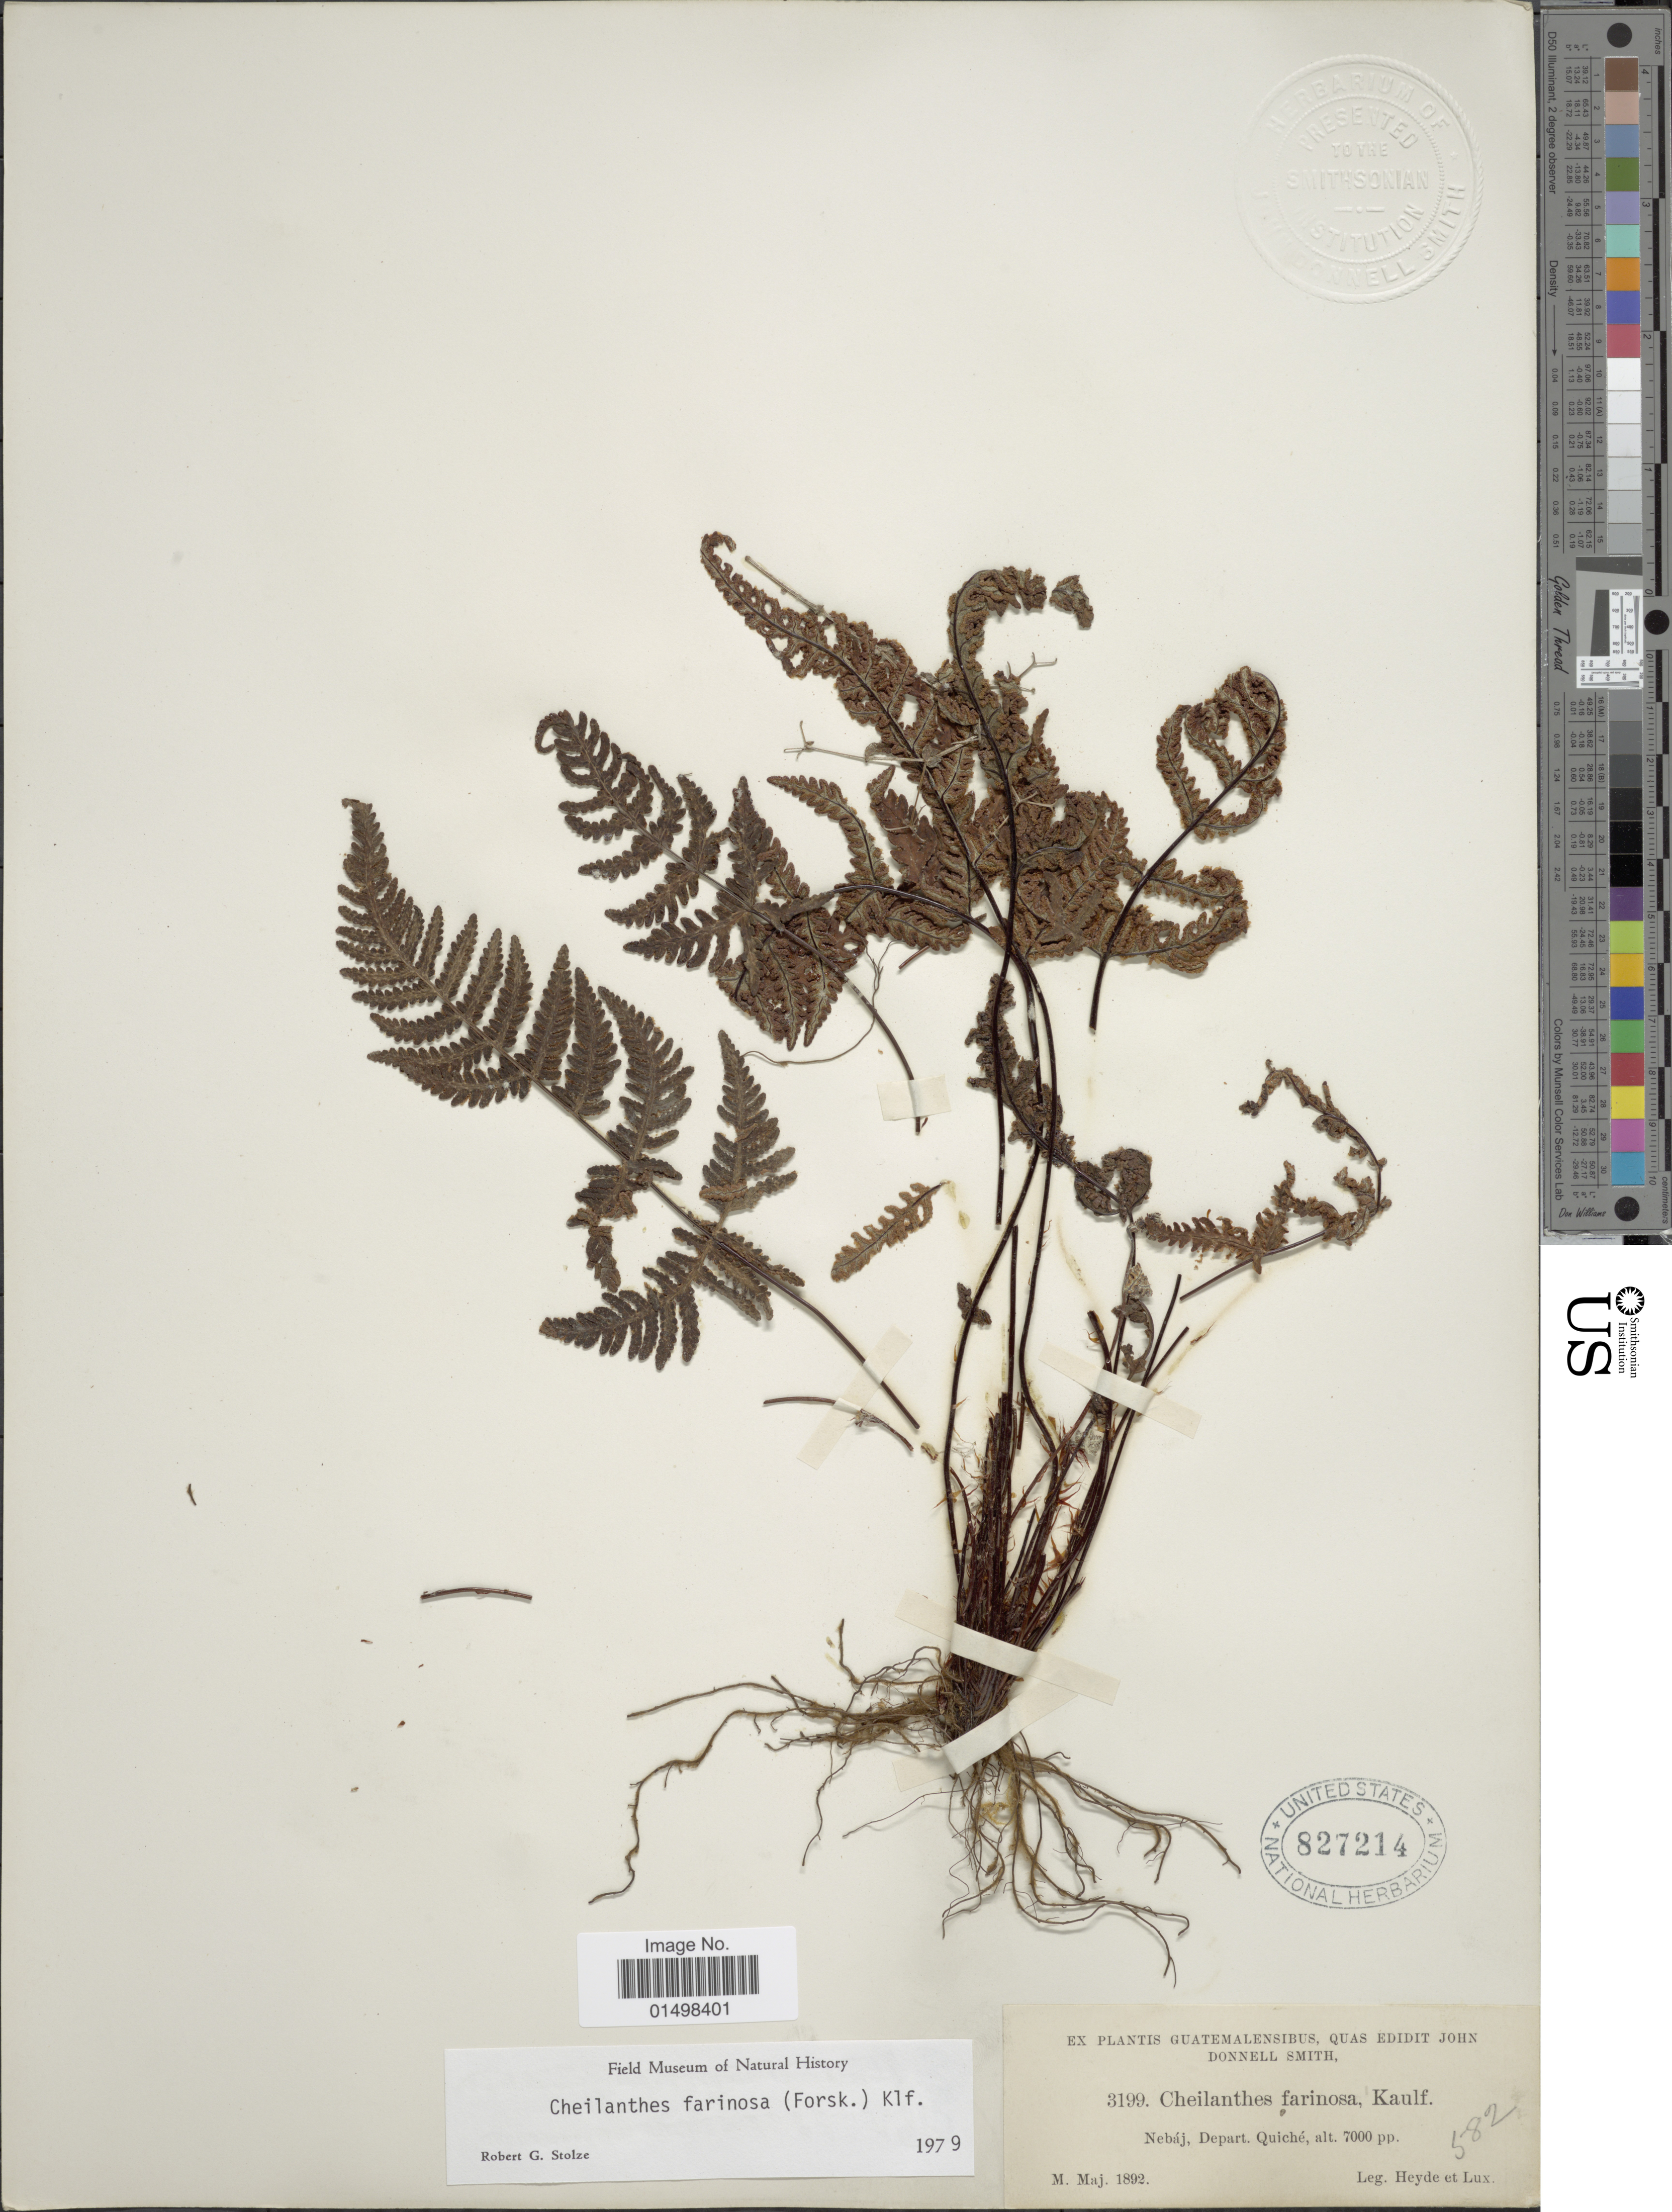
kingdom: Plantae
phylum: Tracheophyta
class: Polypodiopsida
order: Polypodiales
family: Pteridaceae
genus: Aleuritopteris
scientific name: Aleuritopteris farinosa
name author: (Forssk.) Fée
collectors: Heyde & Lux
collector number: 3199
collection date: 1892-05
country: Guatemala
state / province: El Quiché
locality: Nebaj, Depart. Quiche.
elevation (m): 2134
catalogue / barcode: US 827214